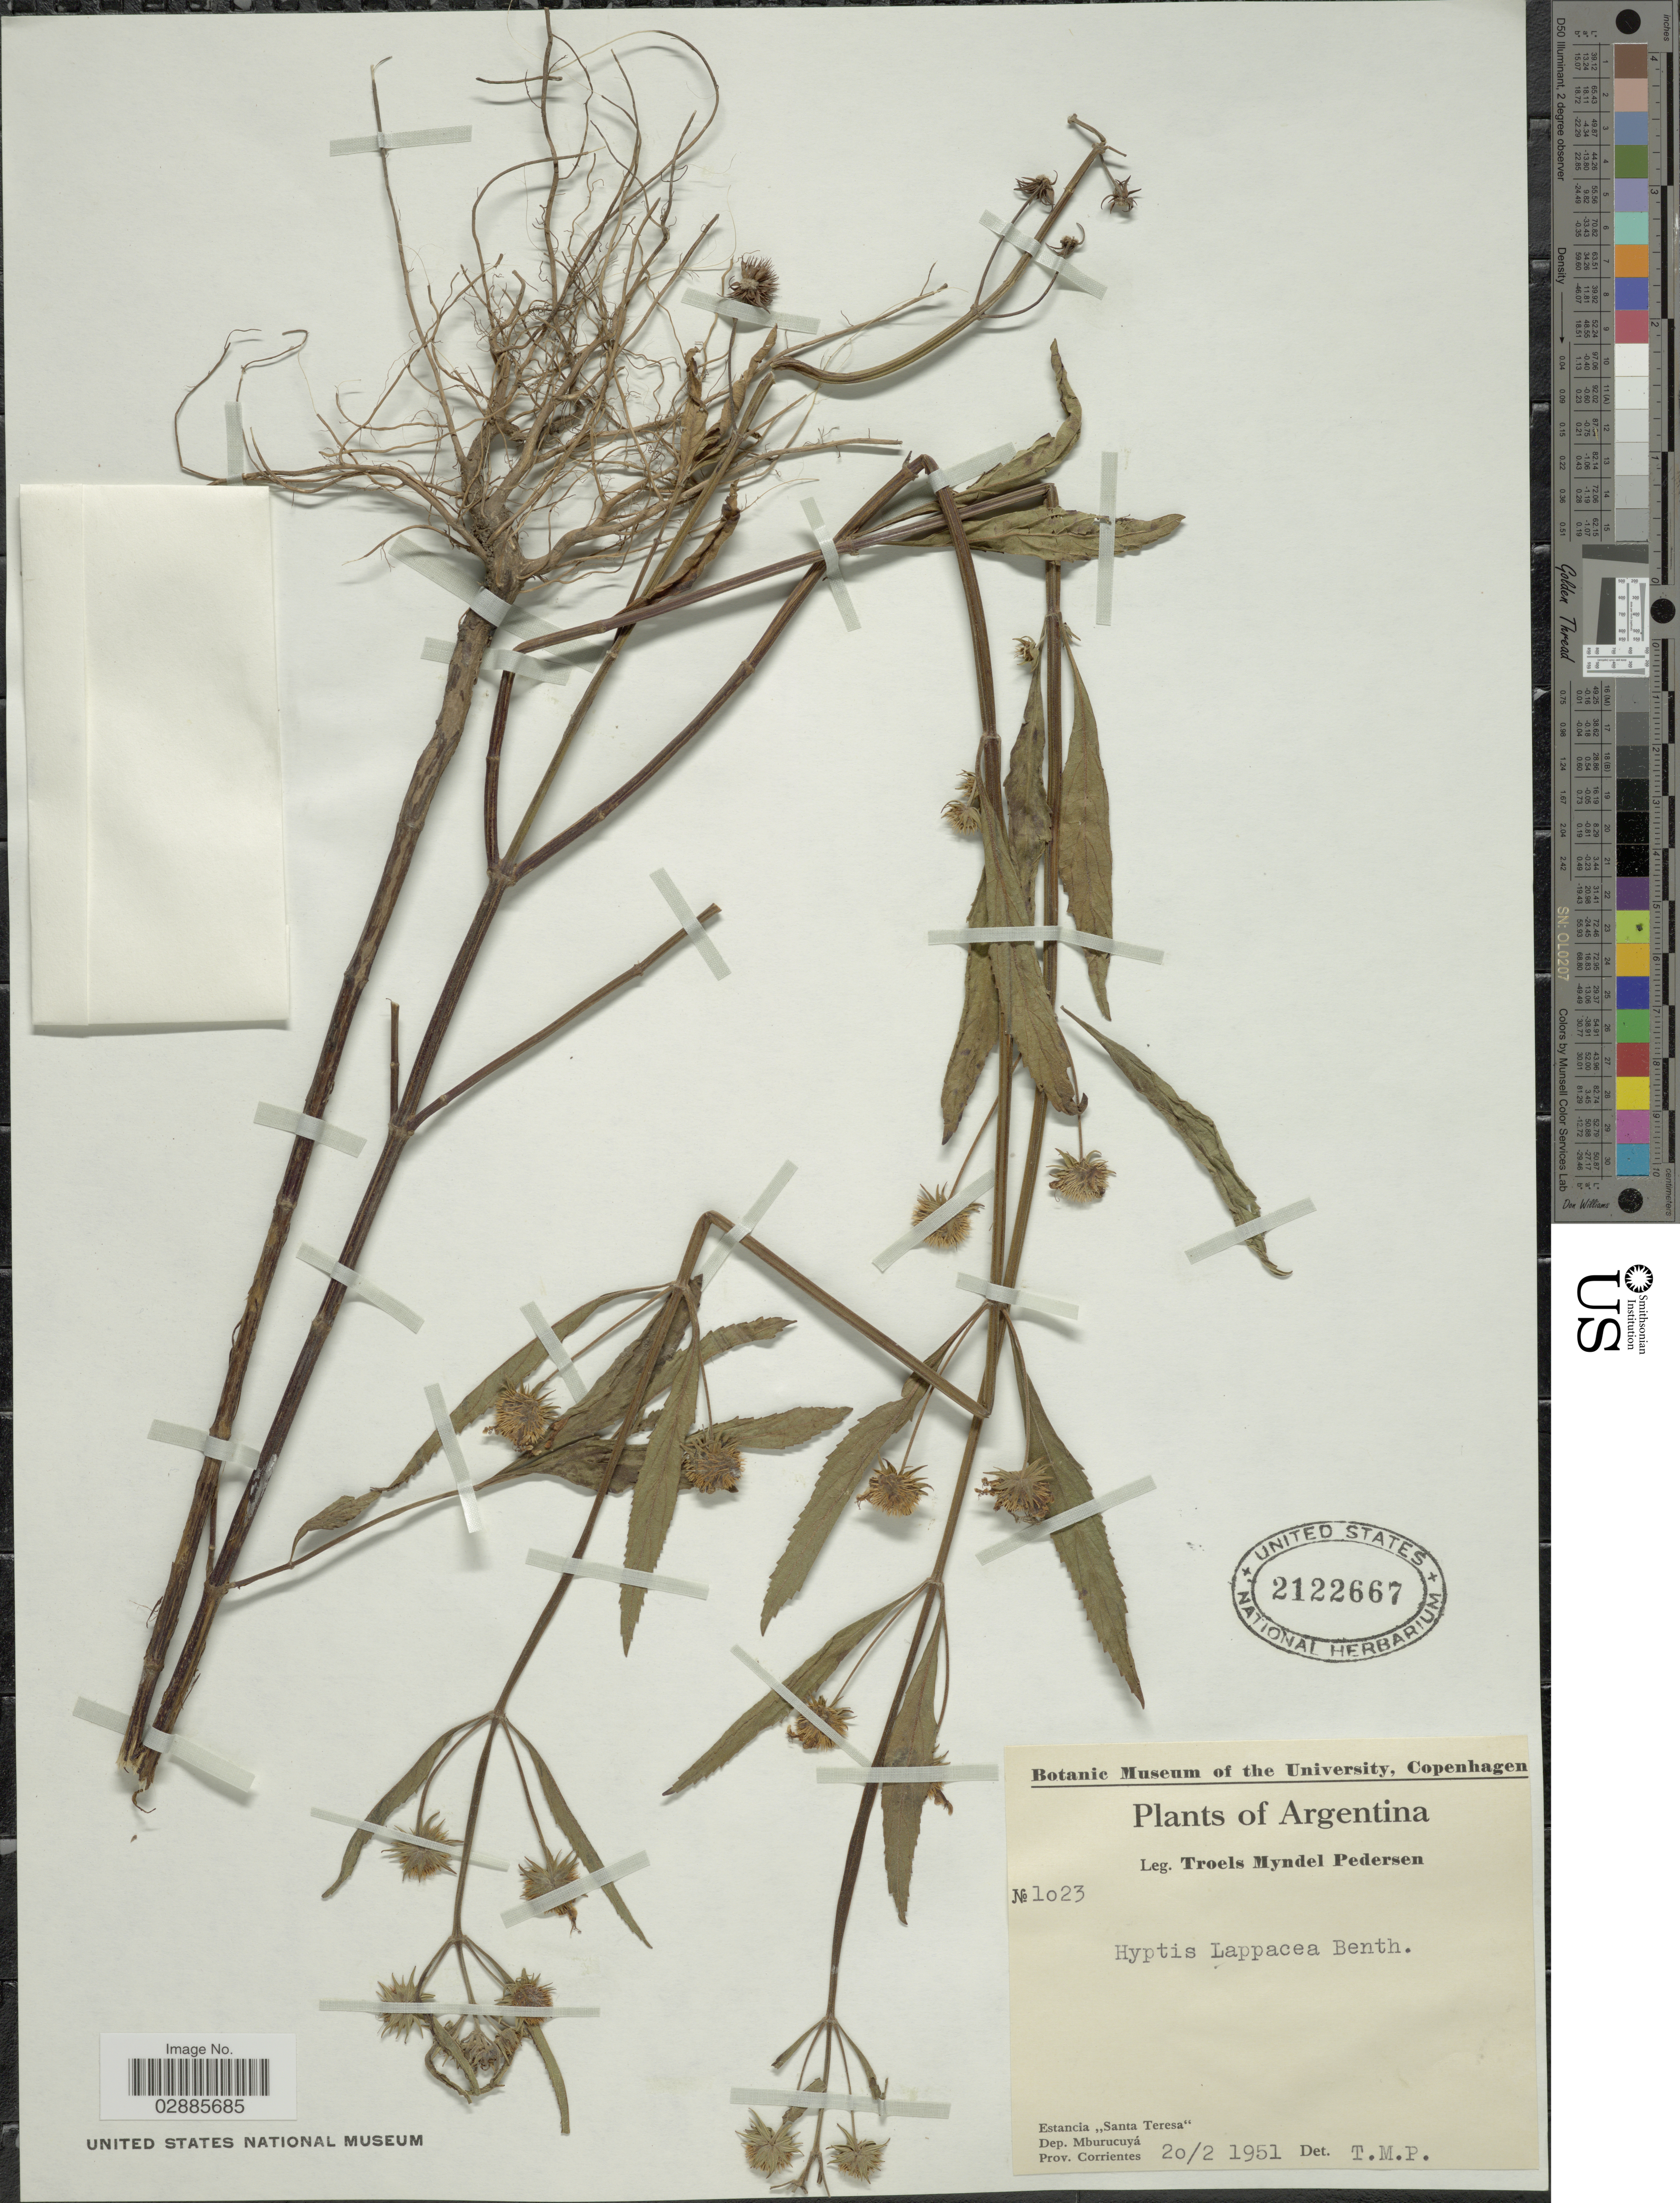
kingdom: Plantae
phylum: Tracheophyta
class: Magnoliopsida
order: Lamiales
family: Lamiaceae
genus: Hyptis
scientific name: Hyptis lappacea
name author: Benth.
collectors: T. Pederson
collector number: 1023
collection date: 1951-02-20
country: Argentina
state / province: Corrientes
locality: Estancia "Santa Teresa". Dep. Mburucuyá.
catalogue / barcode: US 2122667